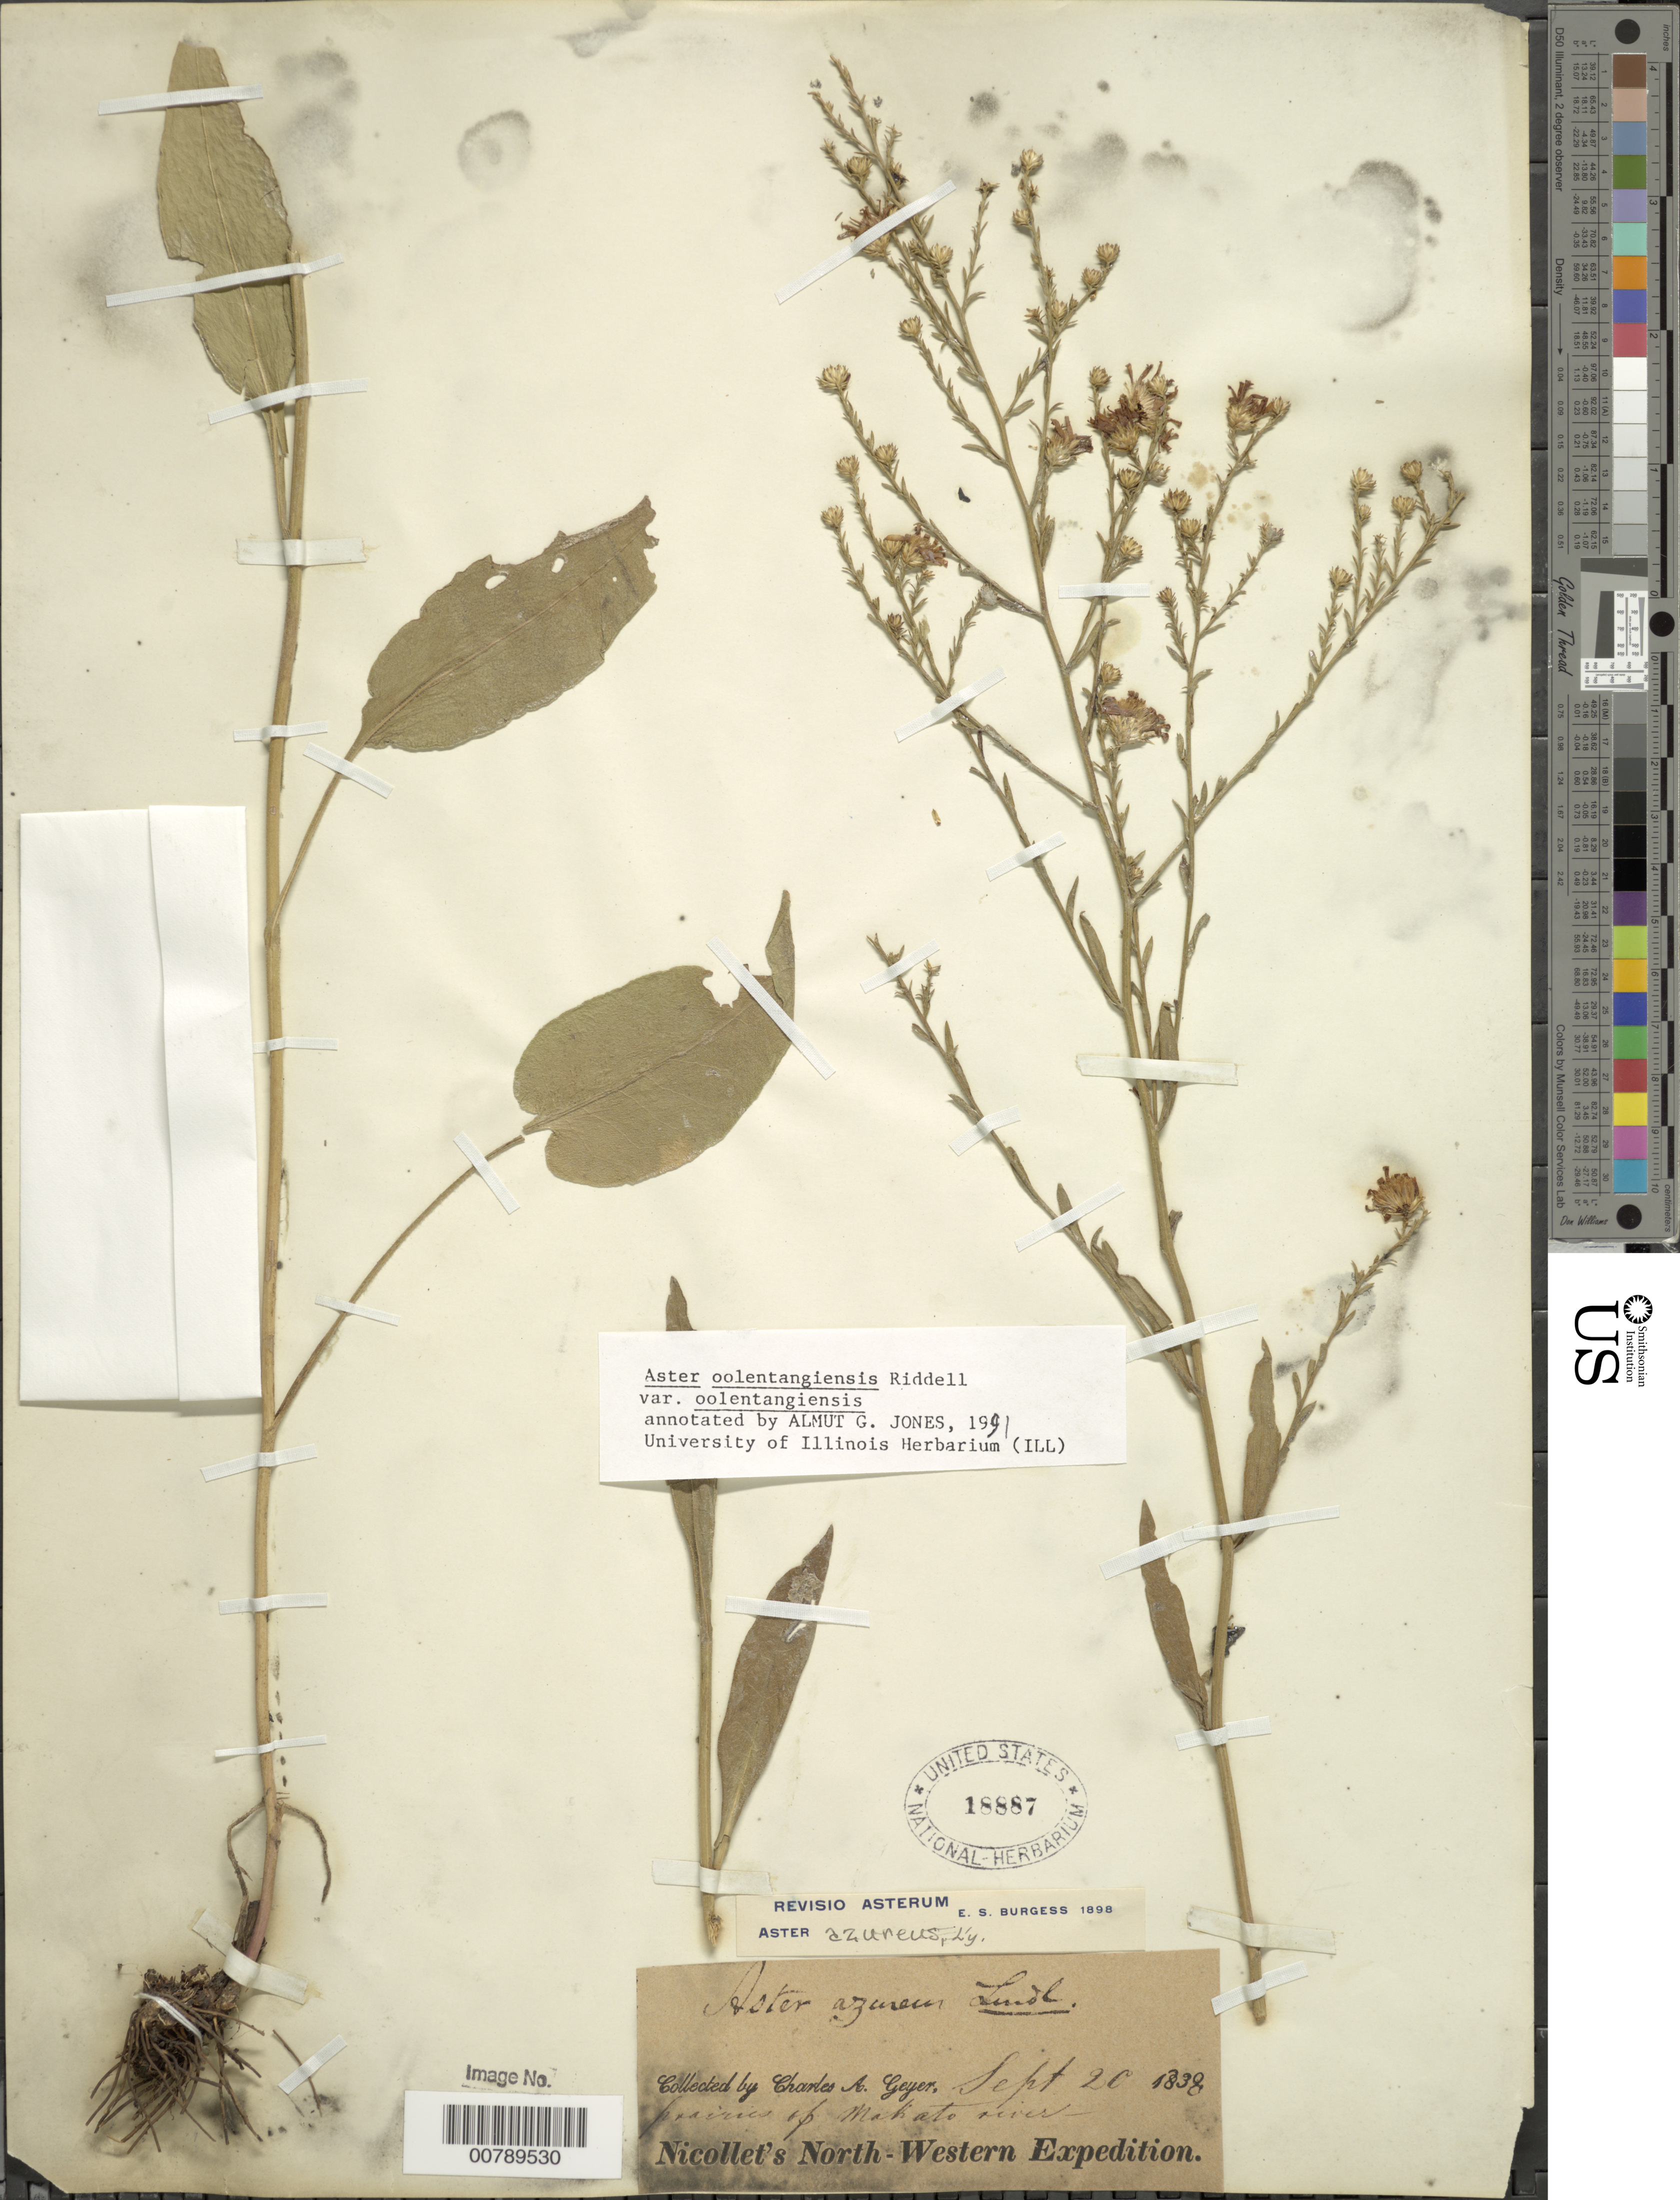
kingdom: Plantae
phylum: Tracheophyta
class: Magnoliopsida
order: Asterales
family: Asteraceae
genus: Symphyotrichum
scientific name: Symphyotrichum oolentangiense var. oolentangiense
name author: G.L. Nesom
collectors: C. A. Geyer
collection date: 1839-09-20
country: United States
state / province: Minnesota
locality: Prairies of Makato river. Nicollet's North Western Expedition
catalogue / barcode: US 18887